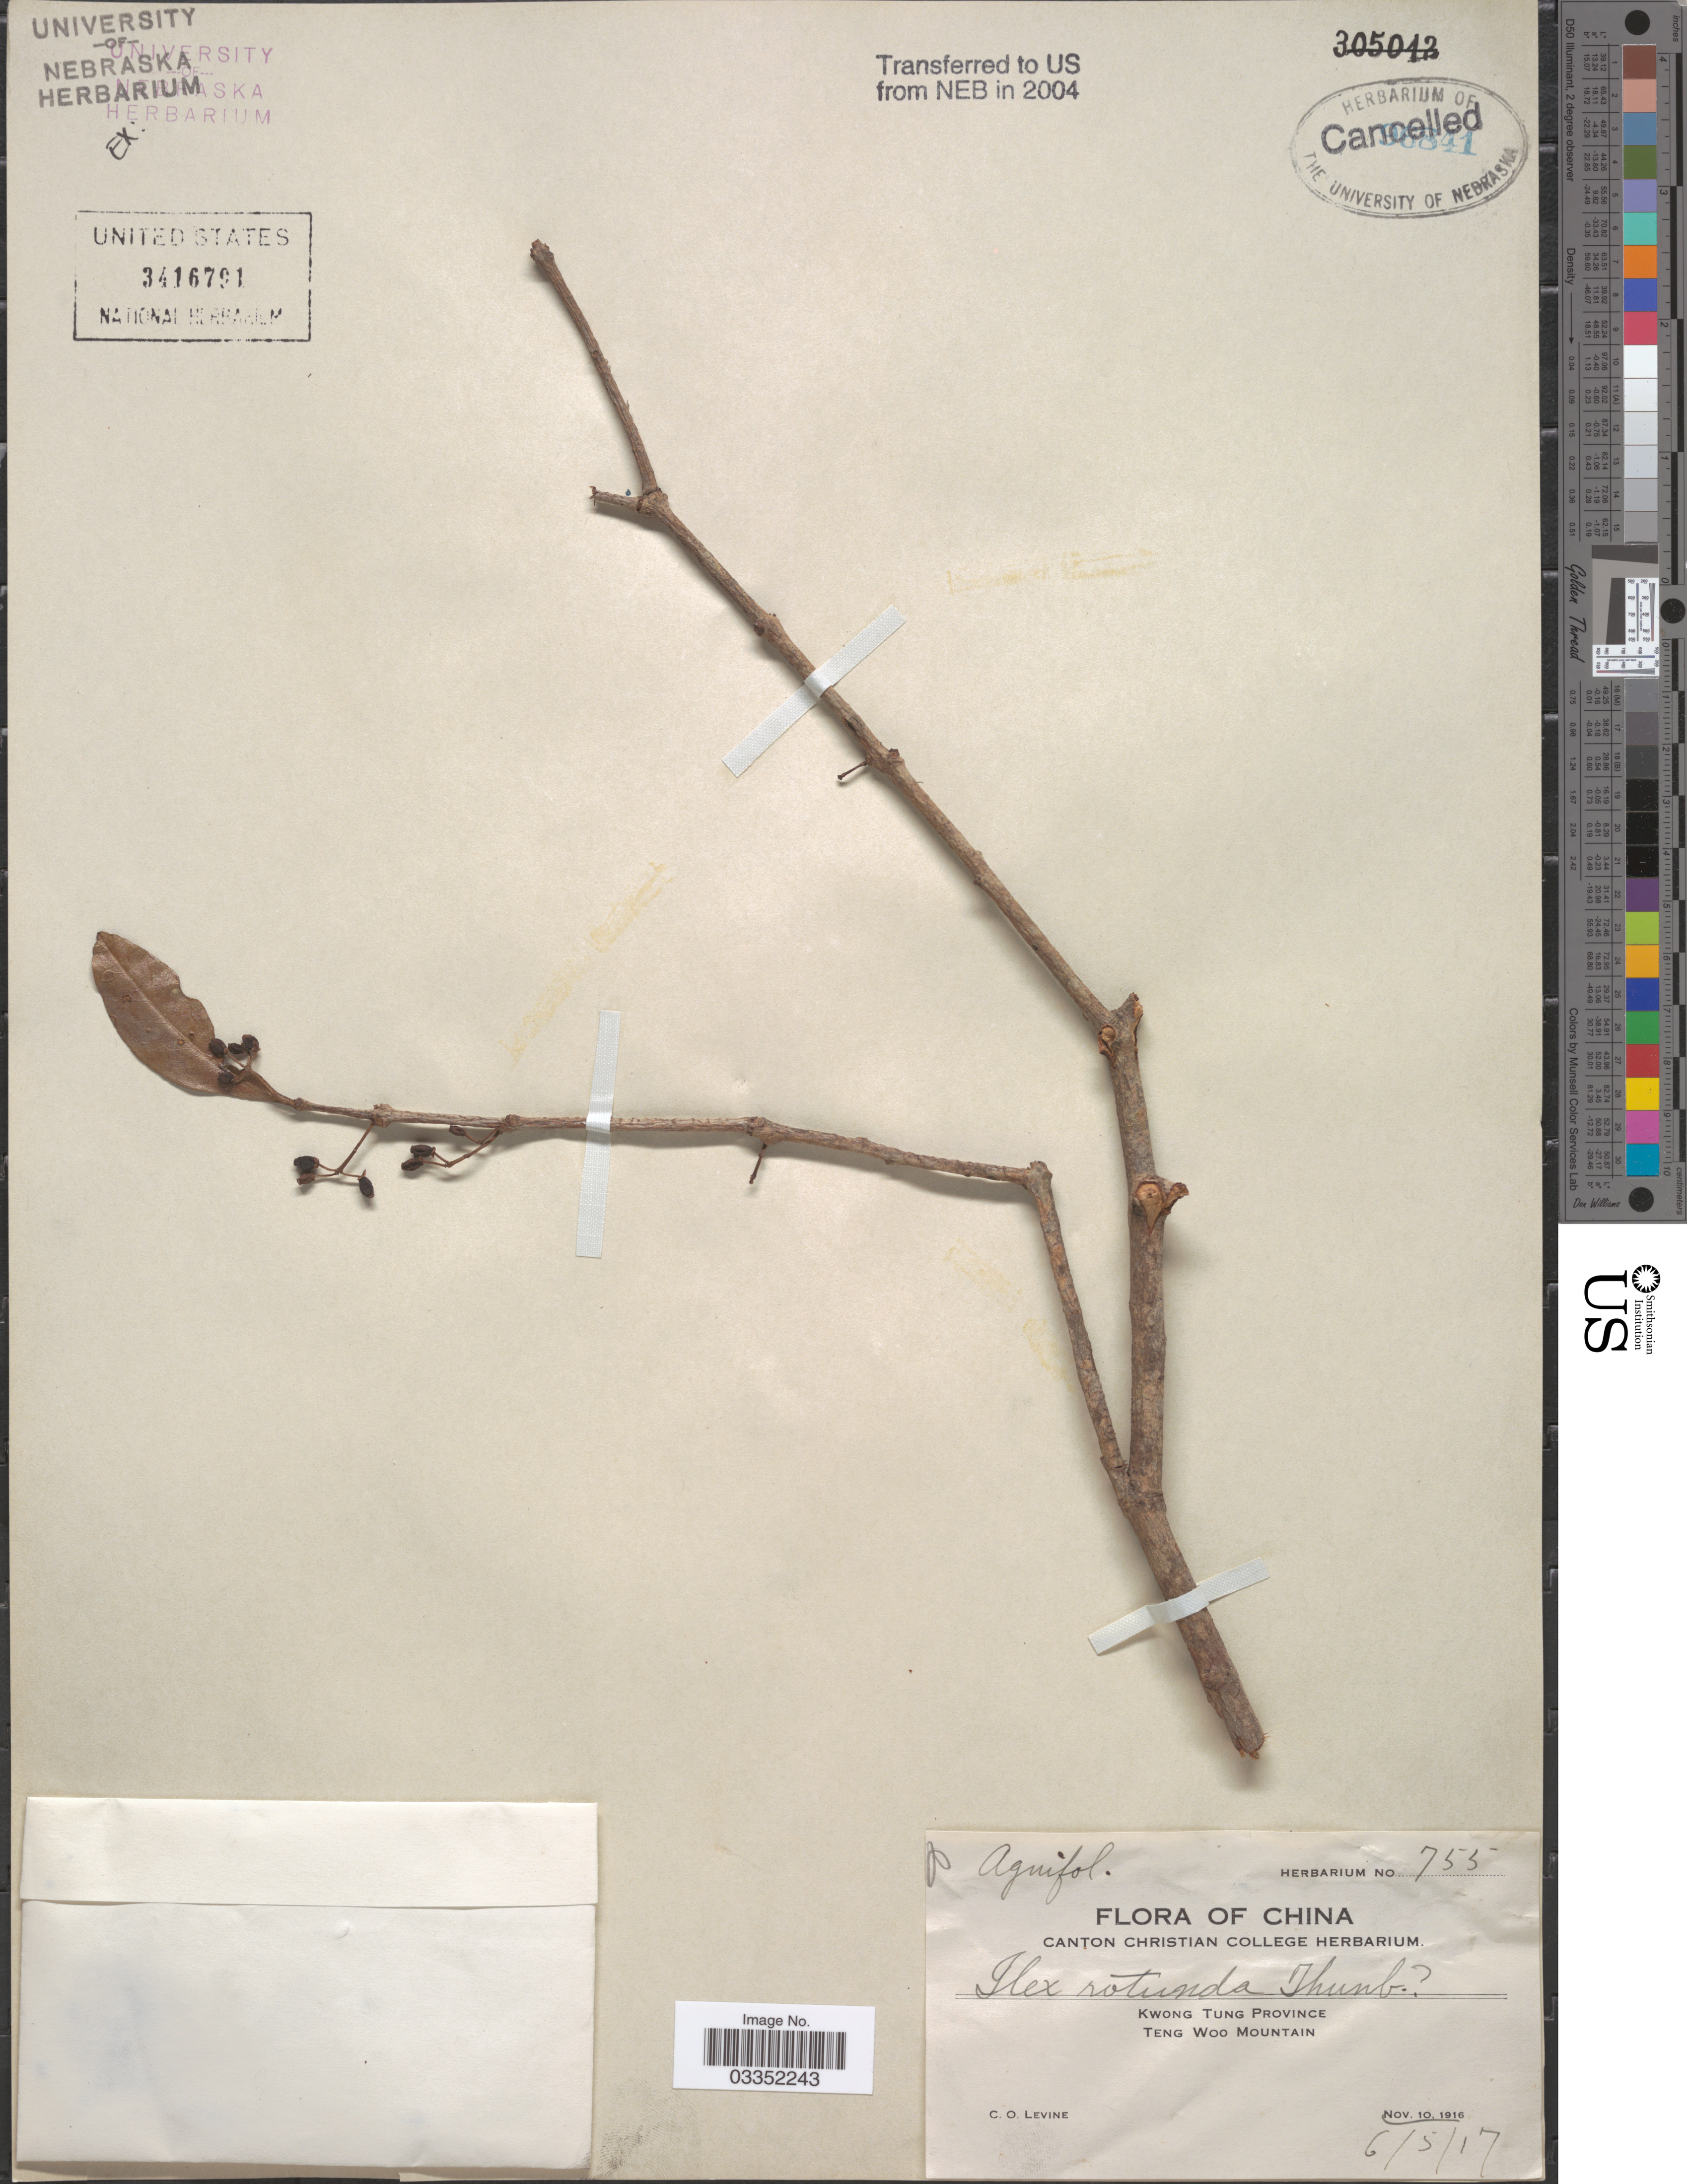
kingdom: Plantae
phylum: Tracheophyta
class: Magnoliopsida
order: Aquifoliales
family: Aquifoliaceae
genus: Ilex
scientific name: Ilex rotunda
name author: Thunb.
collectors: C. O. Levine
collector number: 755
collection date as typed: Transcribed d/m/y: 6/5/17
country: China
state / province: Guangdong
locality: Kwong Tung Province, Teng Woo Mountain.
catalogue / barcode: US 3416791